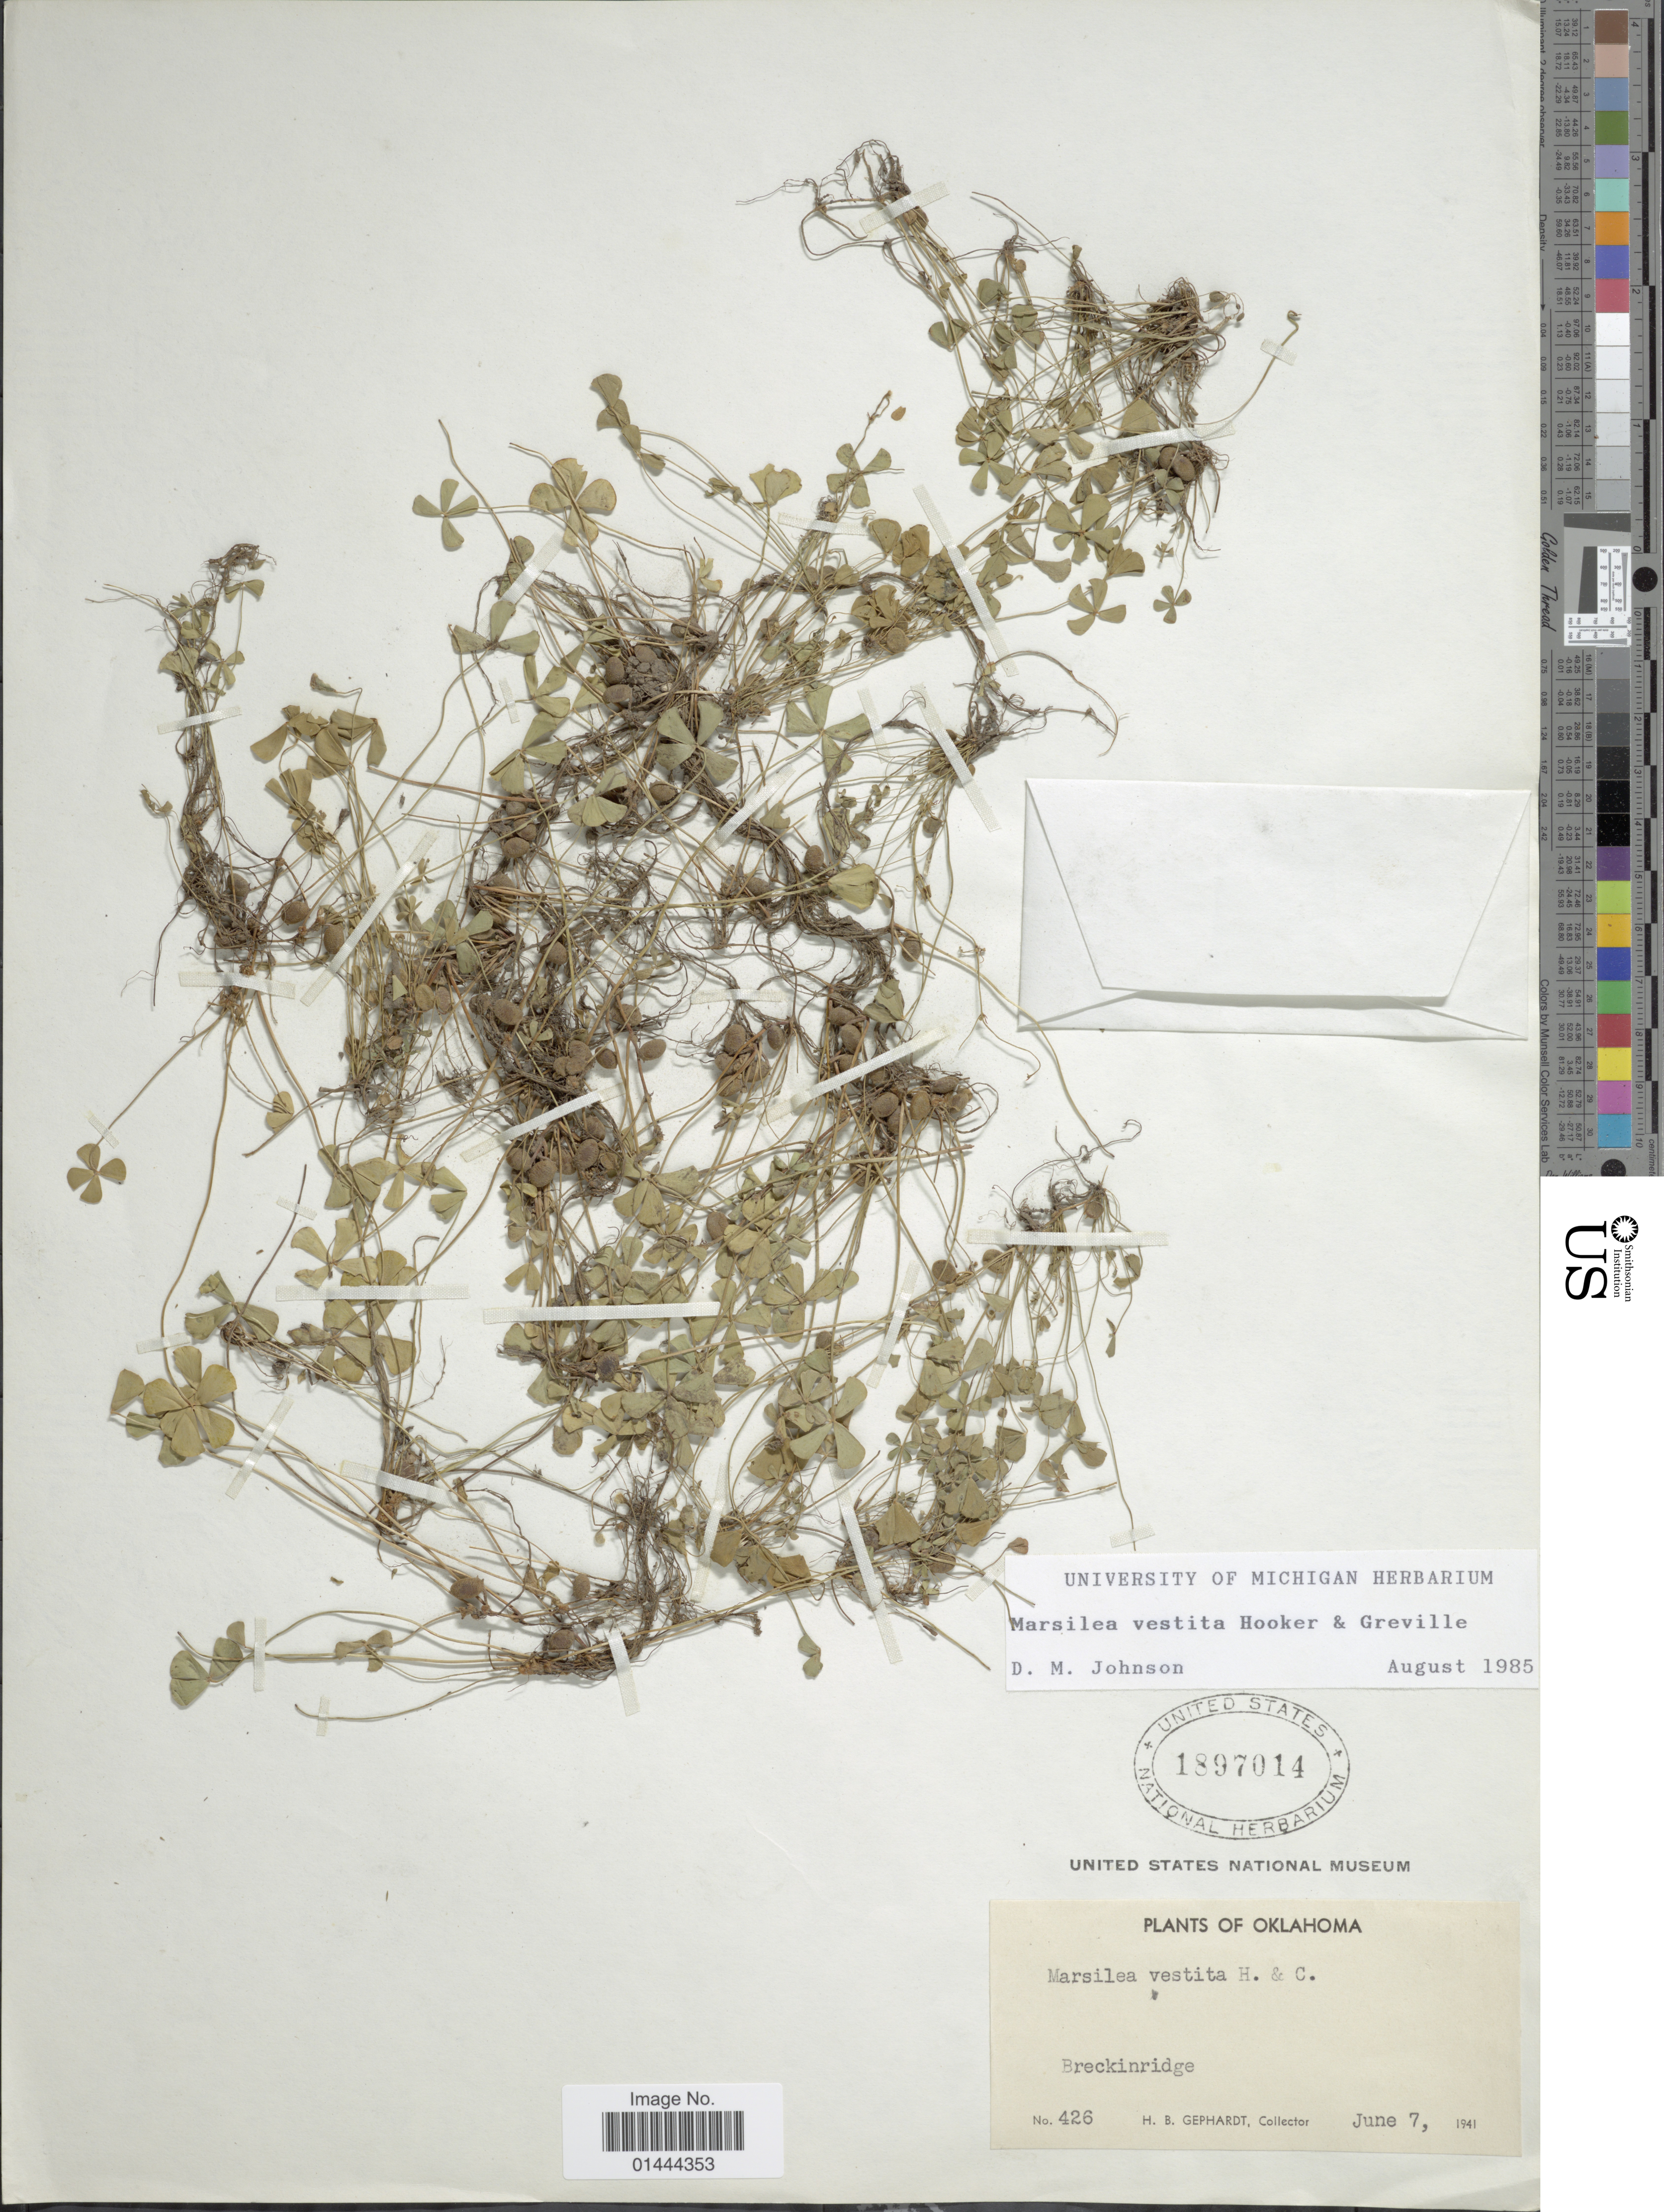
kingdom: Plantae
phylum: Tracheophyta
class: Polypodiopsida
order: Salviniales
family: Marsileaceae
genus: Marsilea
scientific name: Marsilea vestita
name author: Hook. & Grev.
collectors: H. Gephardt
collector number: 426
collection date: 1941-06-07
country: United States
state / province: Oklahoma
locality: Breckinridge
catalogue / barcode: US 1897014